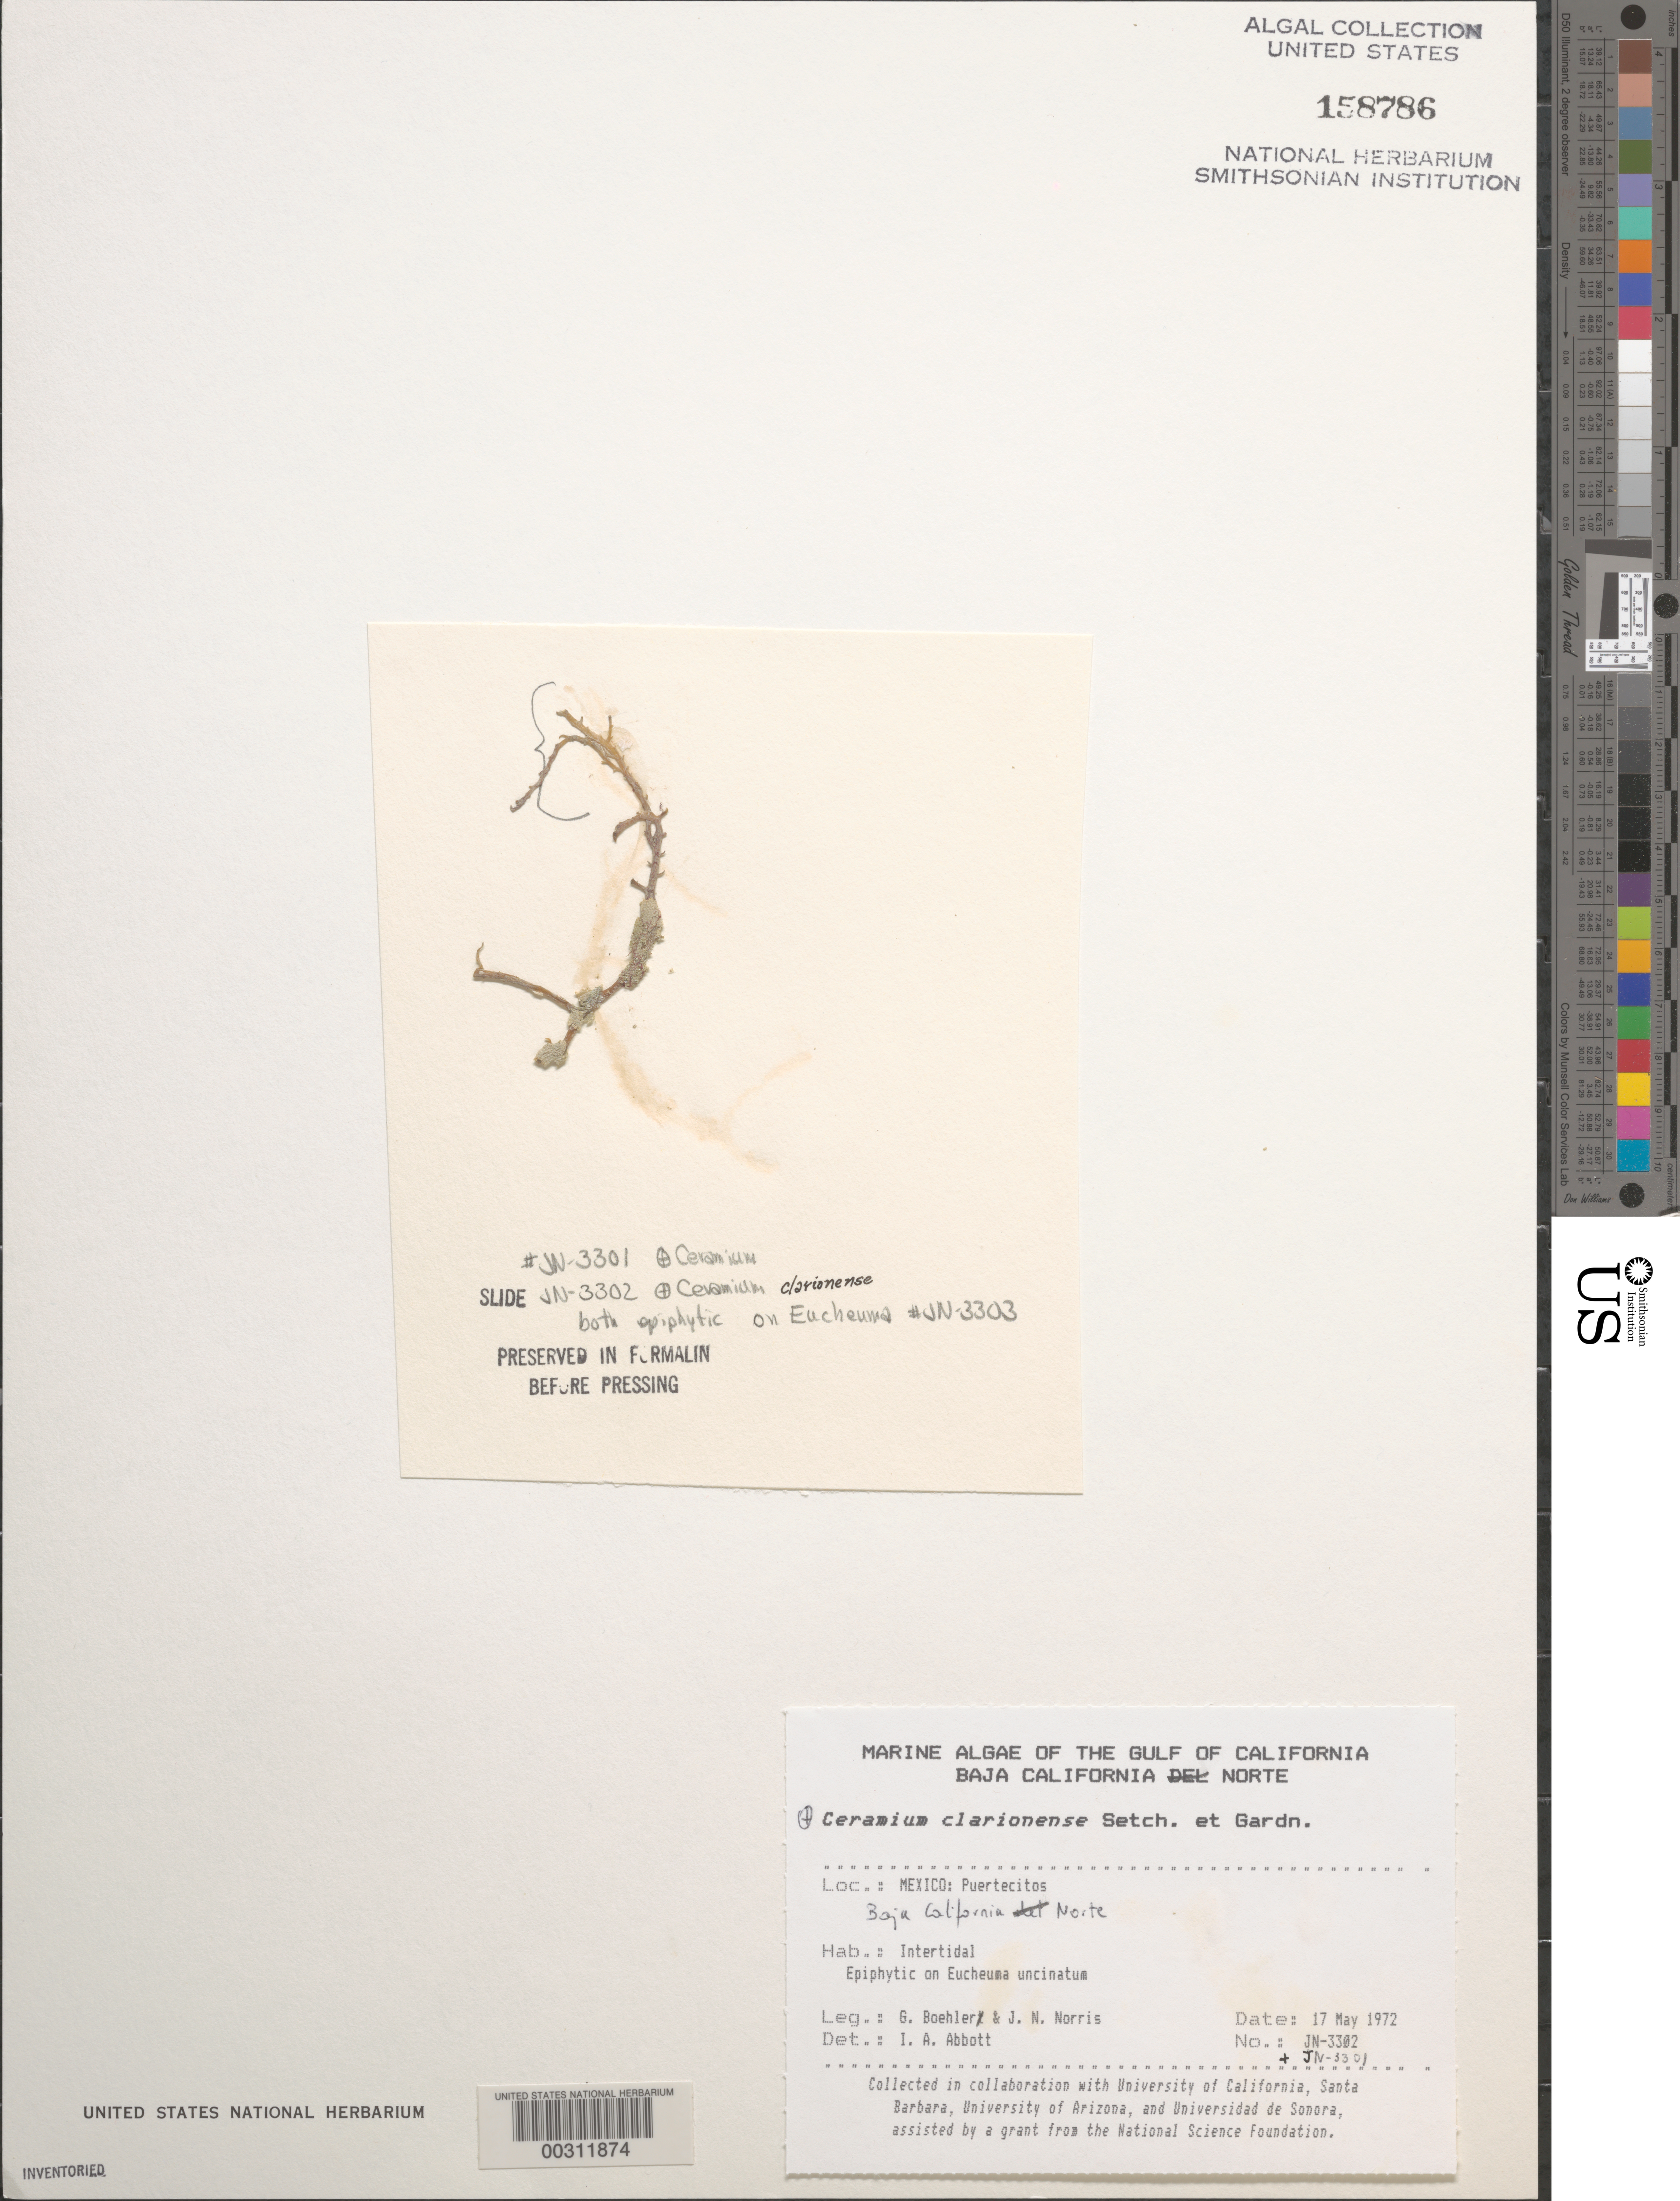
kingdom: Plantae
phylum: Rhodophyta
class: Florideophyceae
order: Ceramiales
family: Ceramiaceae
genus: Ceramium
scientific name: Ceramium clarionense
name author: Setch. & N.L. Gardner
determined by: Abbott, Isabella A.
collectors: G. Boehlert & J. N. Norris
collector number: JN-3301 & JN-3302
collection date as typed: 17 May 1972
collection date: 1972-05-17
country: Mexico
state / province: Baja California Norte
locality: Puertecitos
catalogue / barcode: US 158786